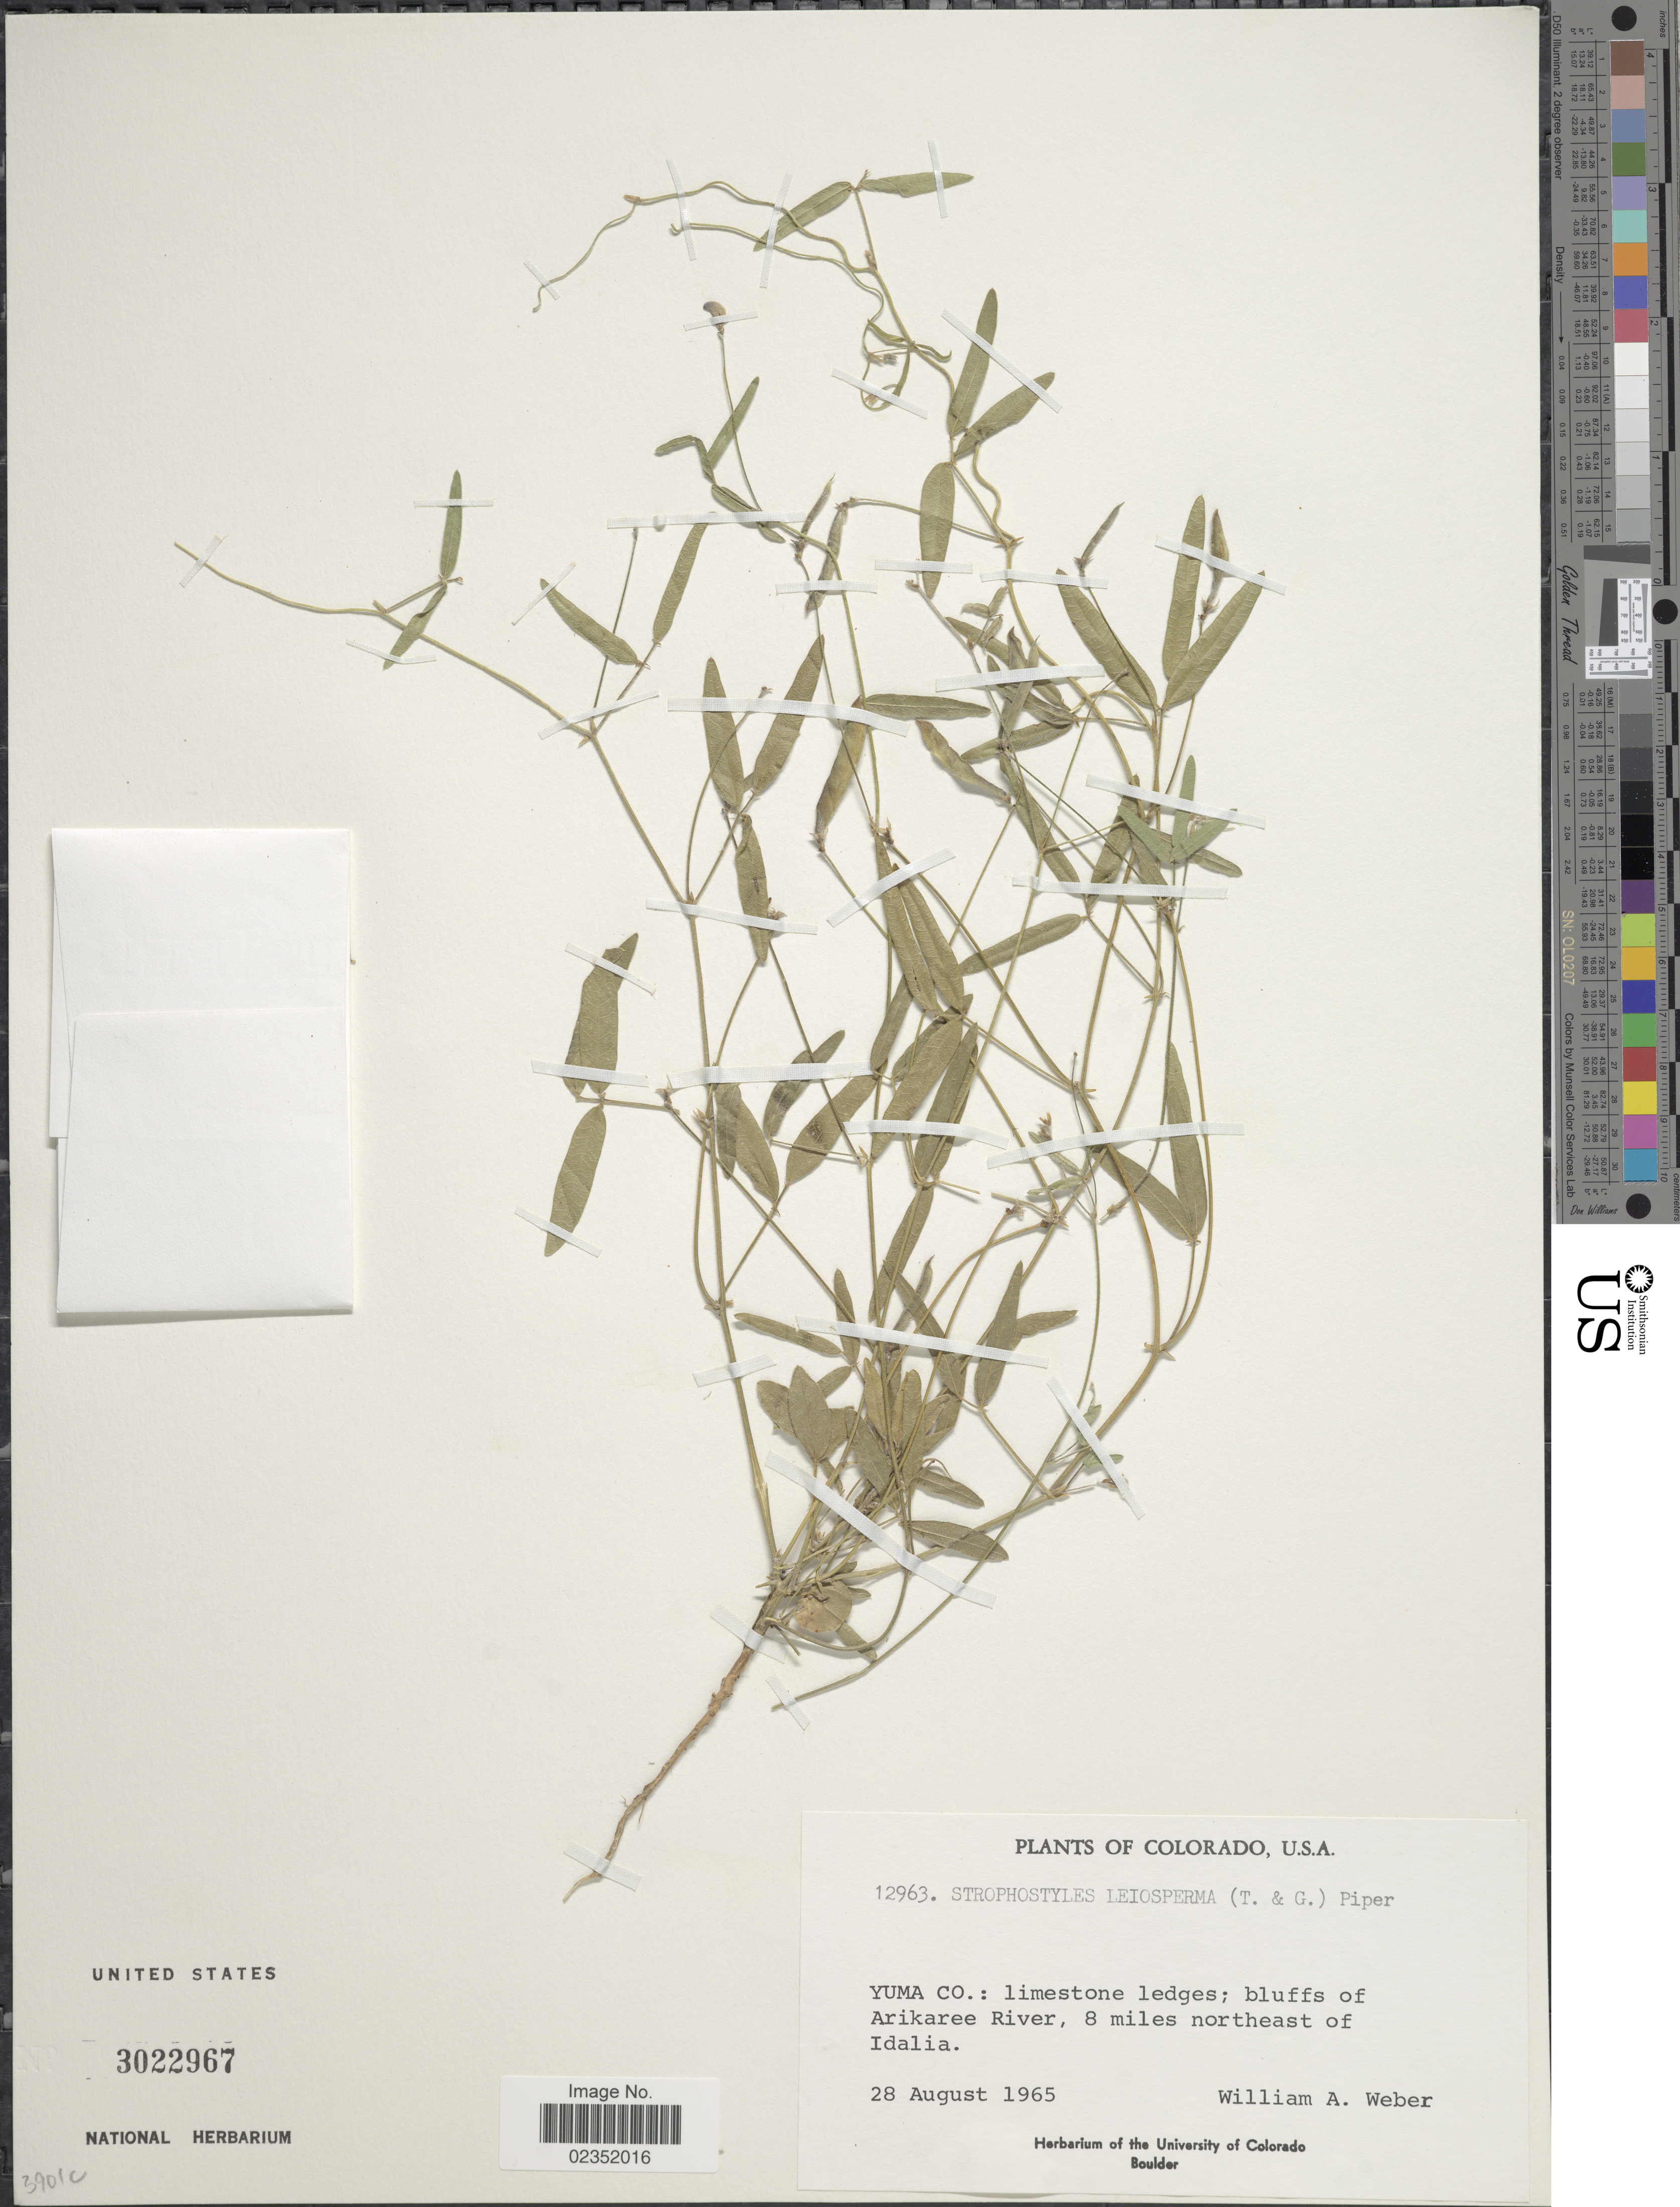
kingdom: Plantae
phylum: Tracheophyta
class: Magnoliopsida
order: Fabales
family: Fabaceae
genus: Strophostyles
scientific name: Strophostyles leiosperma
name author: (Torr. & A. Gray) Piper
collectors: W. A. Weber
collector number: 12963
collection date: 1965-08-28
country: United States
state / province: Colorado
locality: Yuma Co.: limestone ledges; bluffs of Arikaree River, 8 miles northeast of Idalia.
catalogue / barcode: US 3022967